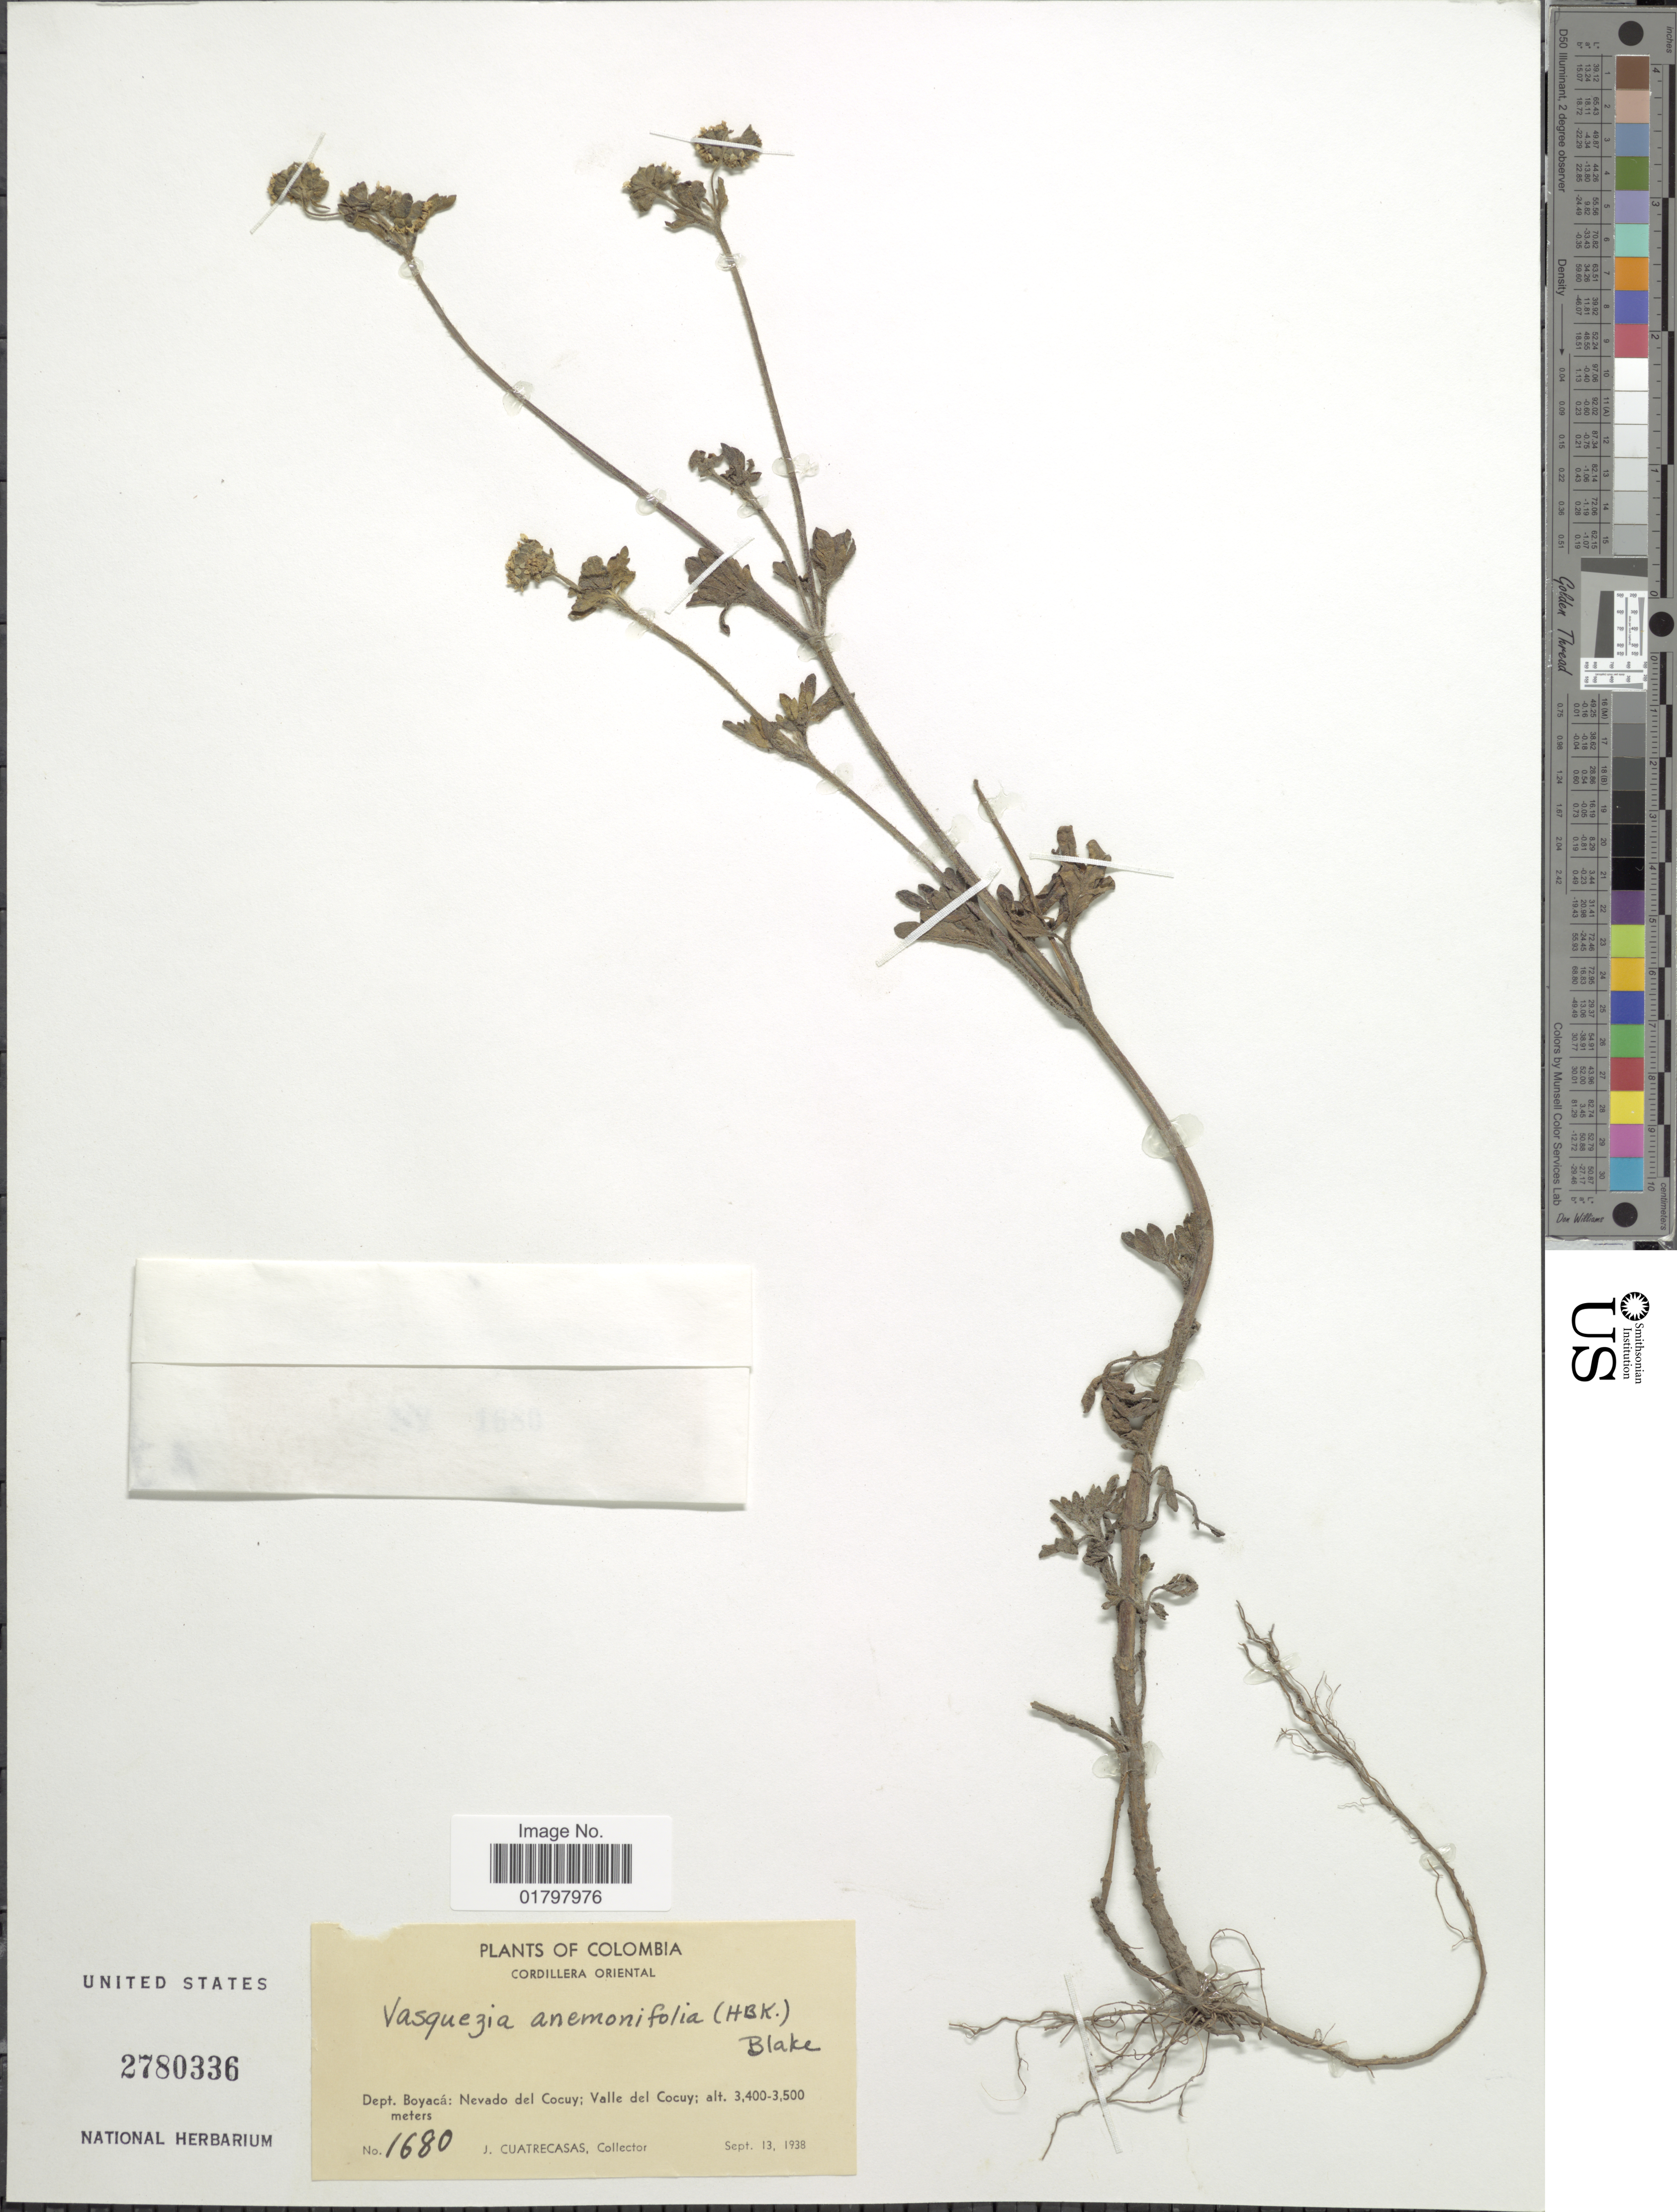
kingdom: Plantae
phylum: Tracheophyta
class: Magnoliopsida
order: Asterales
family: Asteraceae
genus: Vasquesia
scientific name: Vasquesia anemonifolia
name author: (Kunth) Less.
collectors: J. Cuatrecasas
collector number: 1680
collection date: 1938-09-13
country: Colombia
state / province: Boyacá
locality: Cordillera Oriental. Dept. Boyacá: Nevado del Cocuy; Valley del Cocuy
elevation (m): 3400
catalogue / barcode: US 2780336